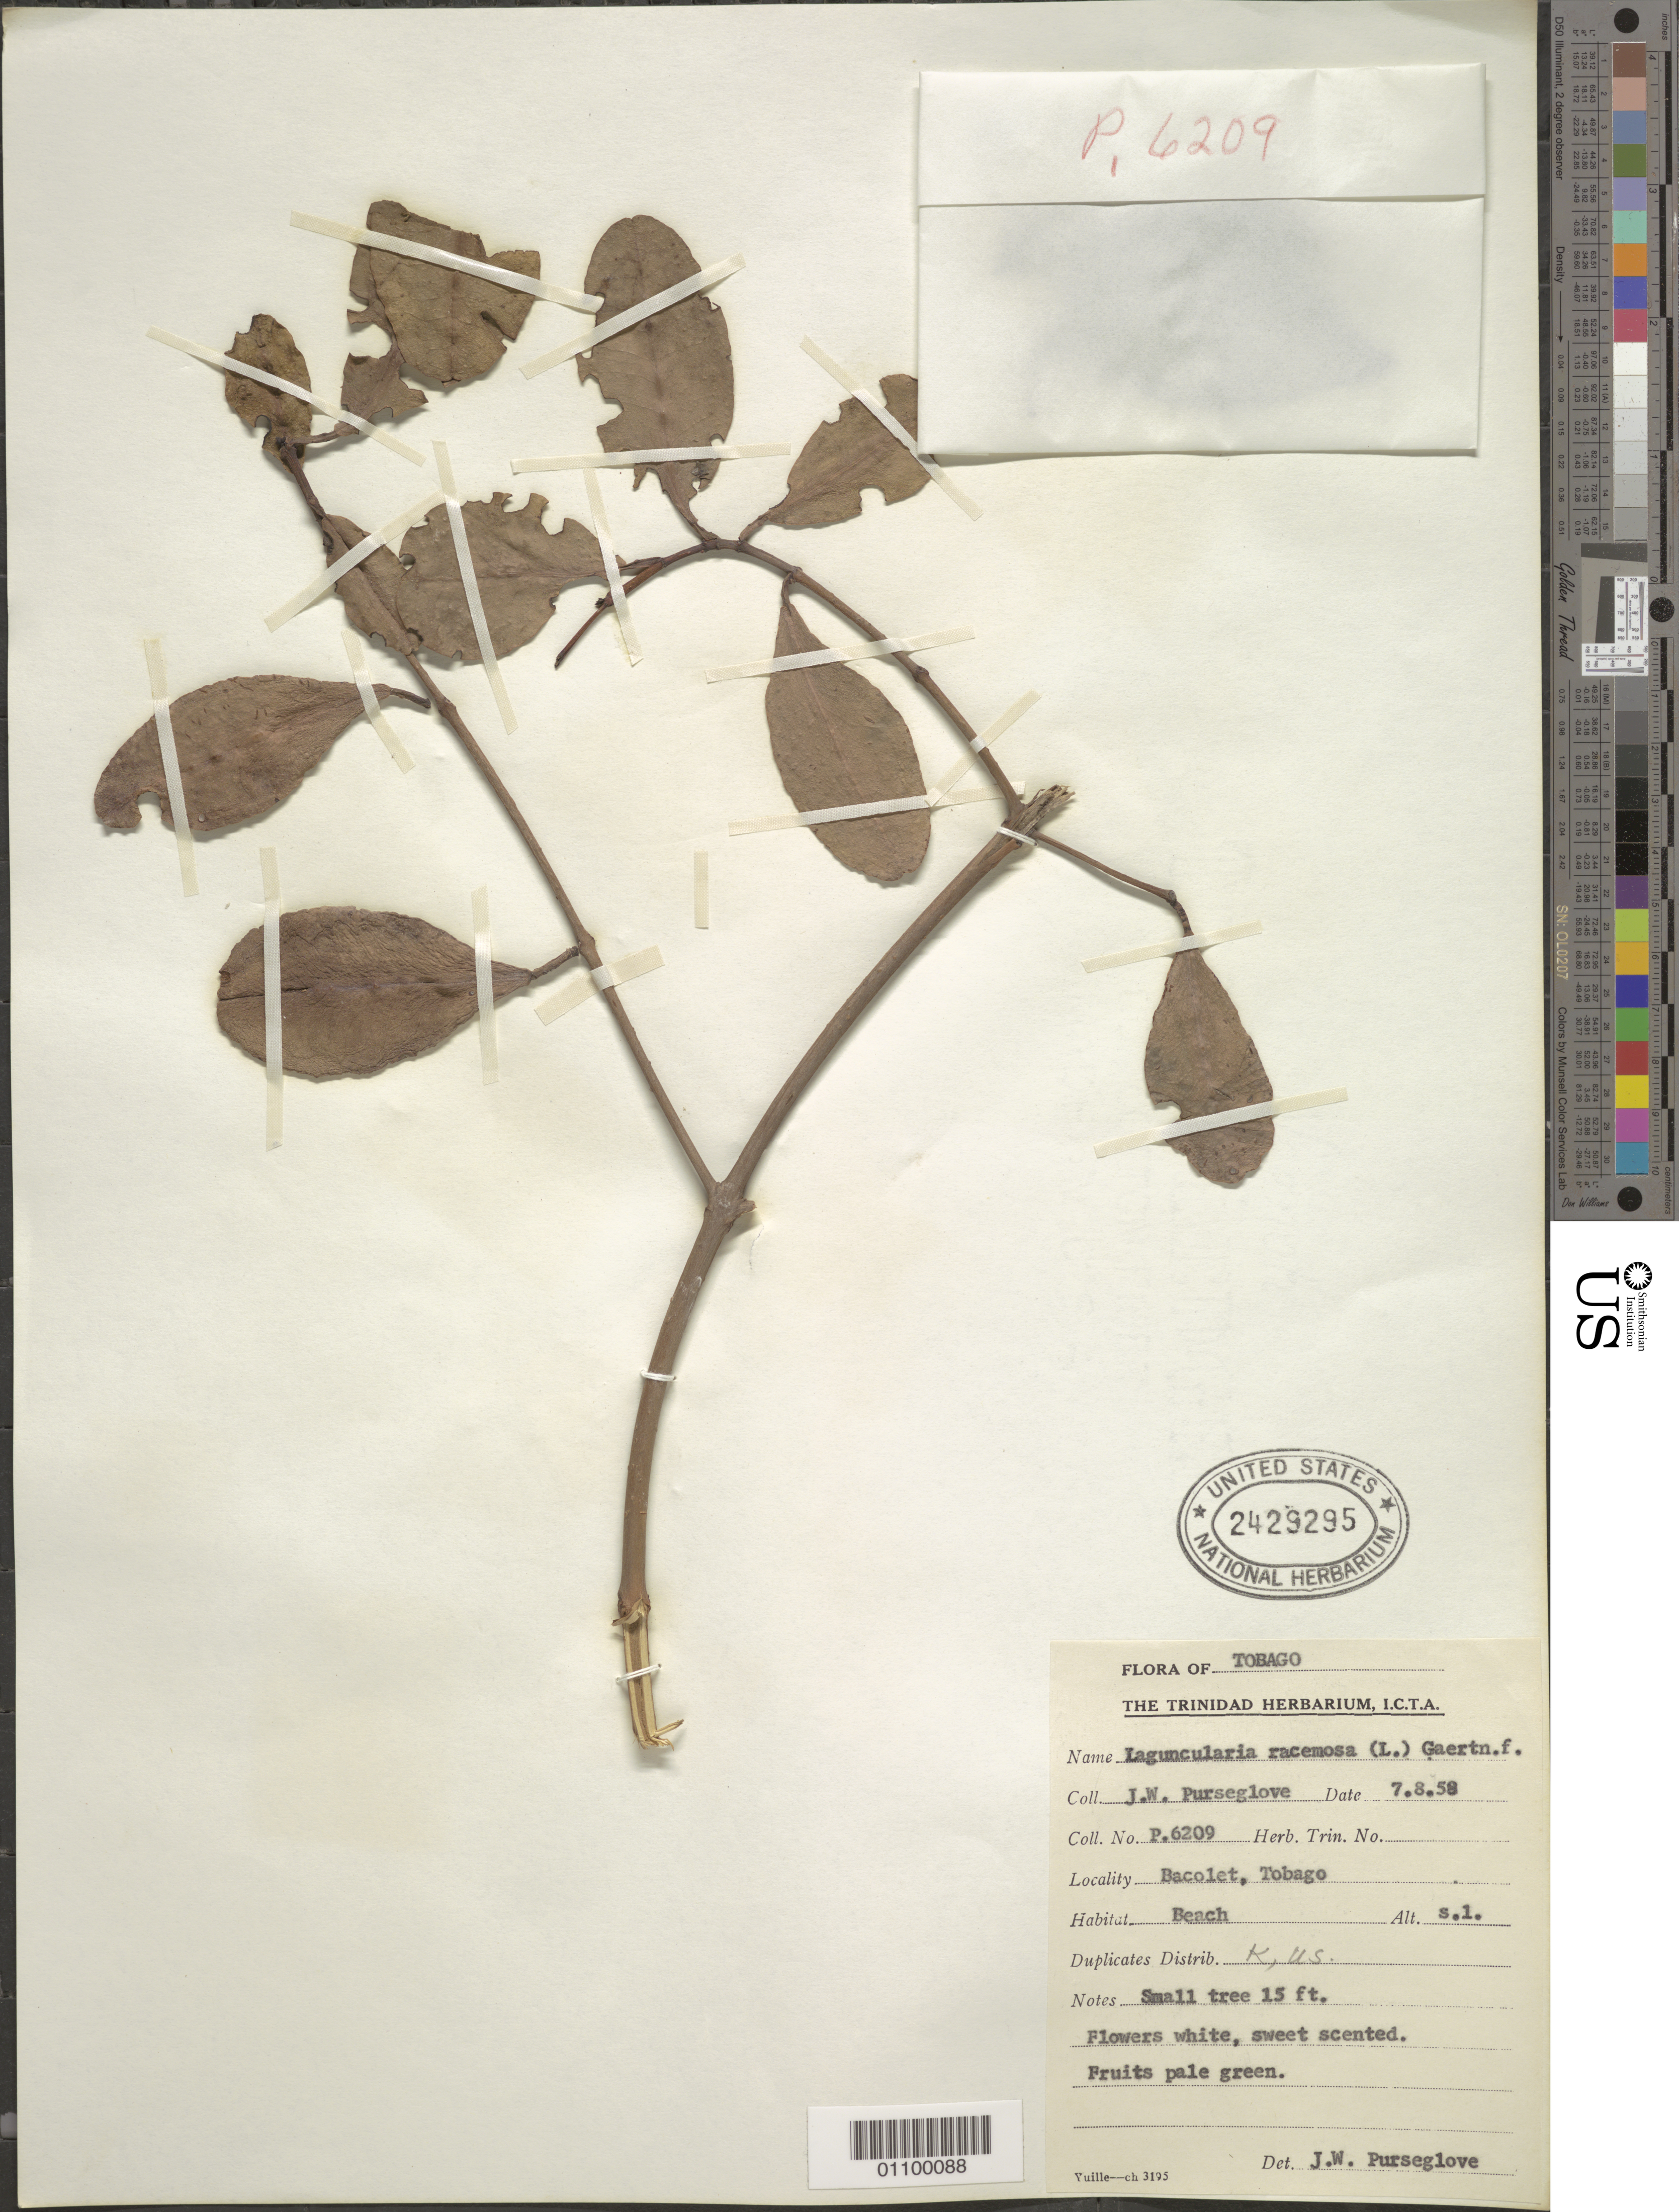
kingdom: Plantae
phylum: Tracheophyta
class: Magnoliopsida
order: Myrtales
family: Combretaceae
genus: Laguncularia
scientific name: Laguncularia racemosa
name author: (L.) C.F. Gaertn.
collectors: J. Purseglove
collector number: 6209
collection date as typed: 07 Aug 1958 or 08 Jul 1958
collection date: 1958-07-08 or 1958-08-07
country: Trinidad and Tobago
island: Tobago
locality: Bacolet, Tobago. Beach.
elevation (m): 0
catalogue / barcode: US 2429295